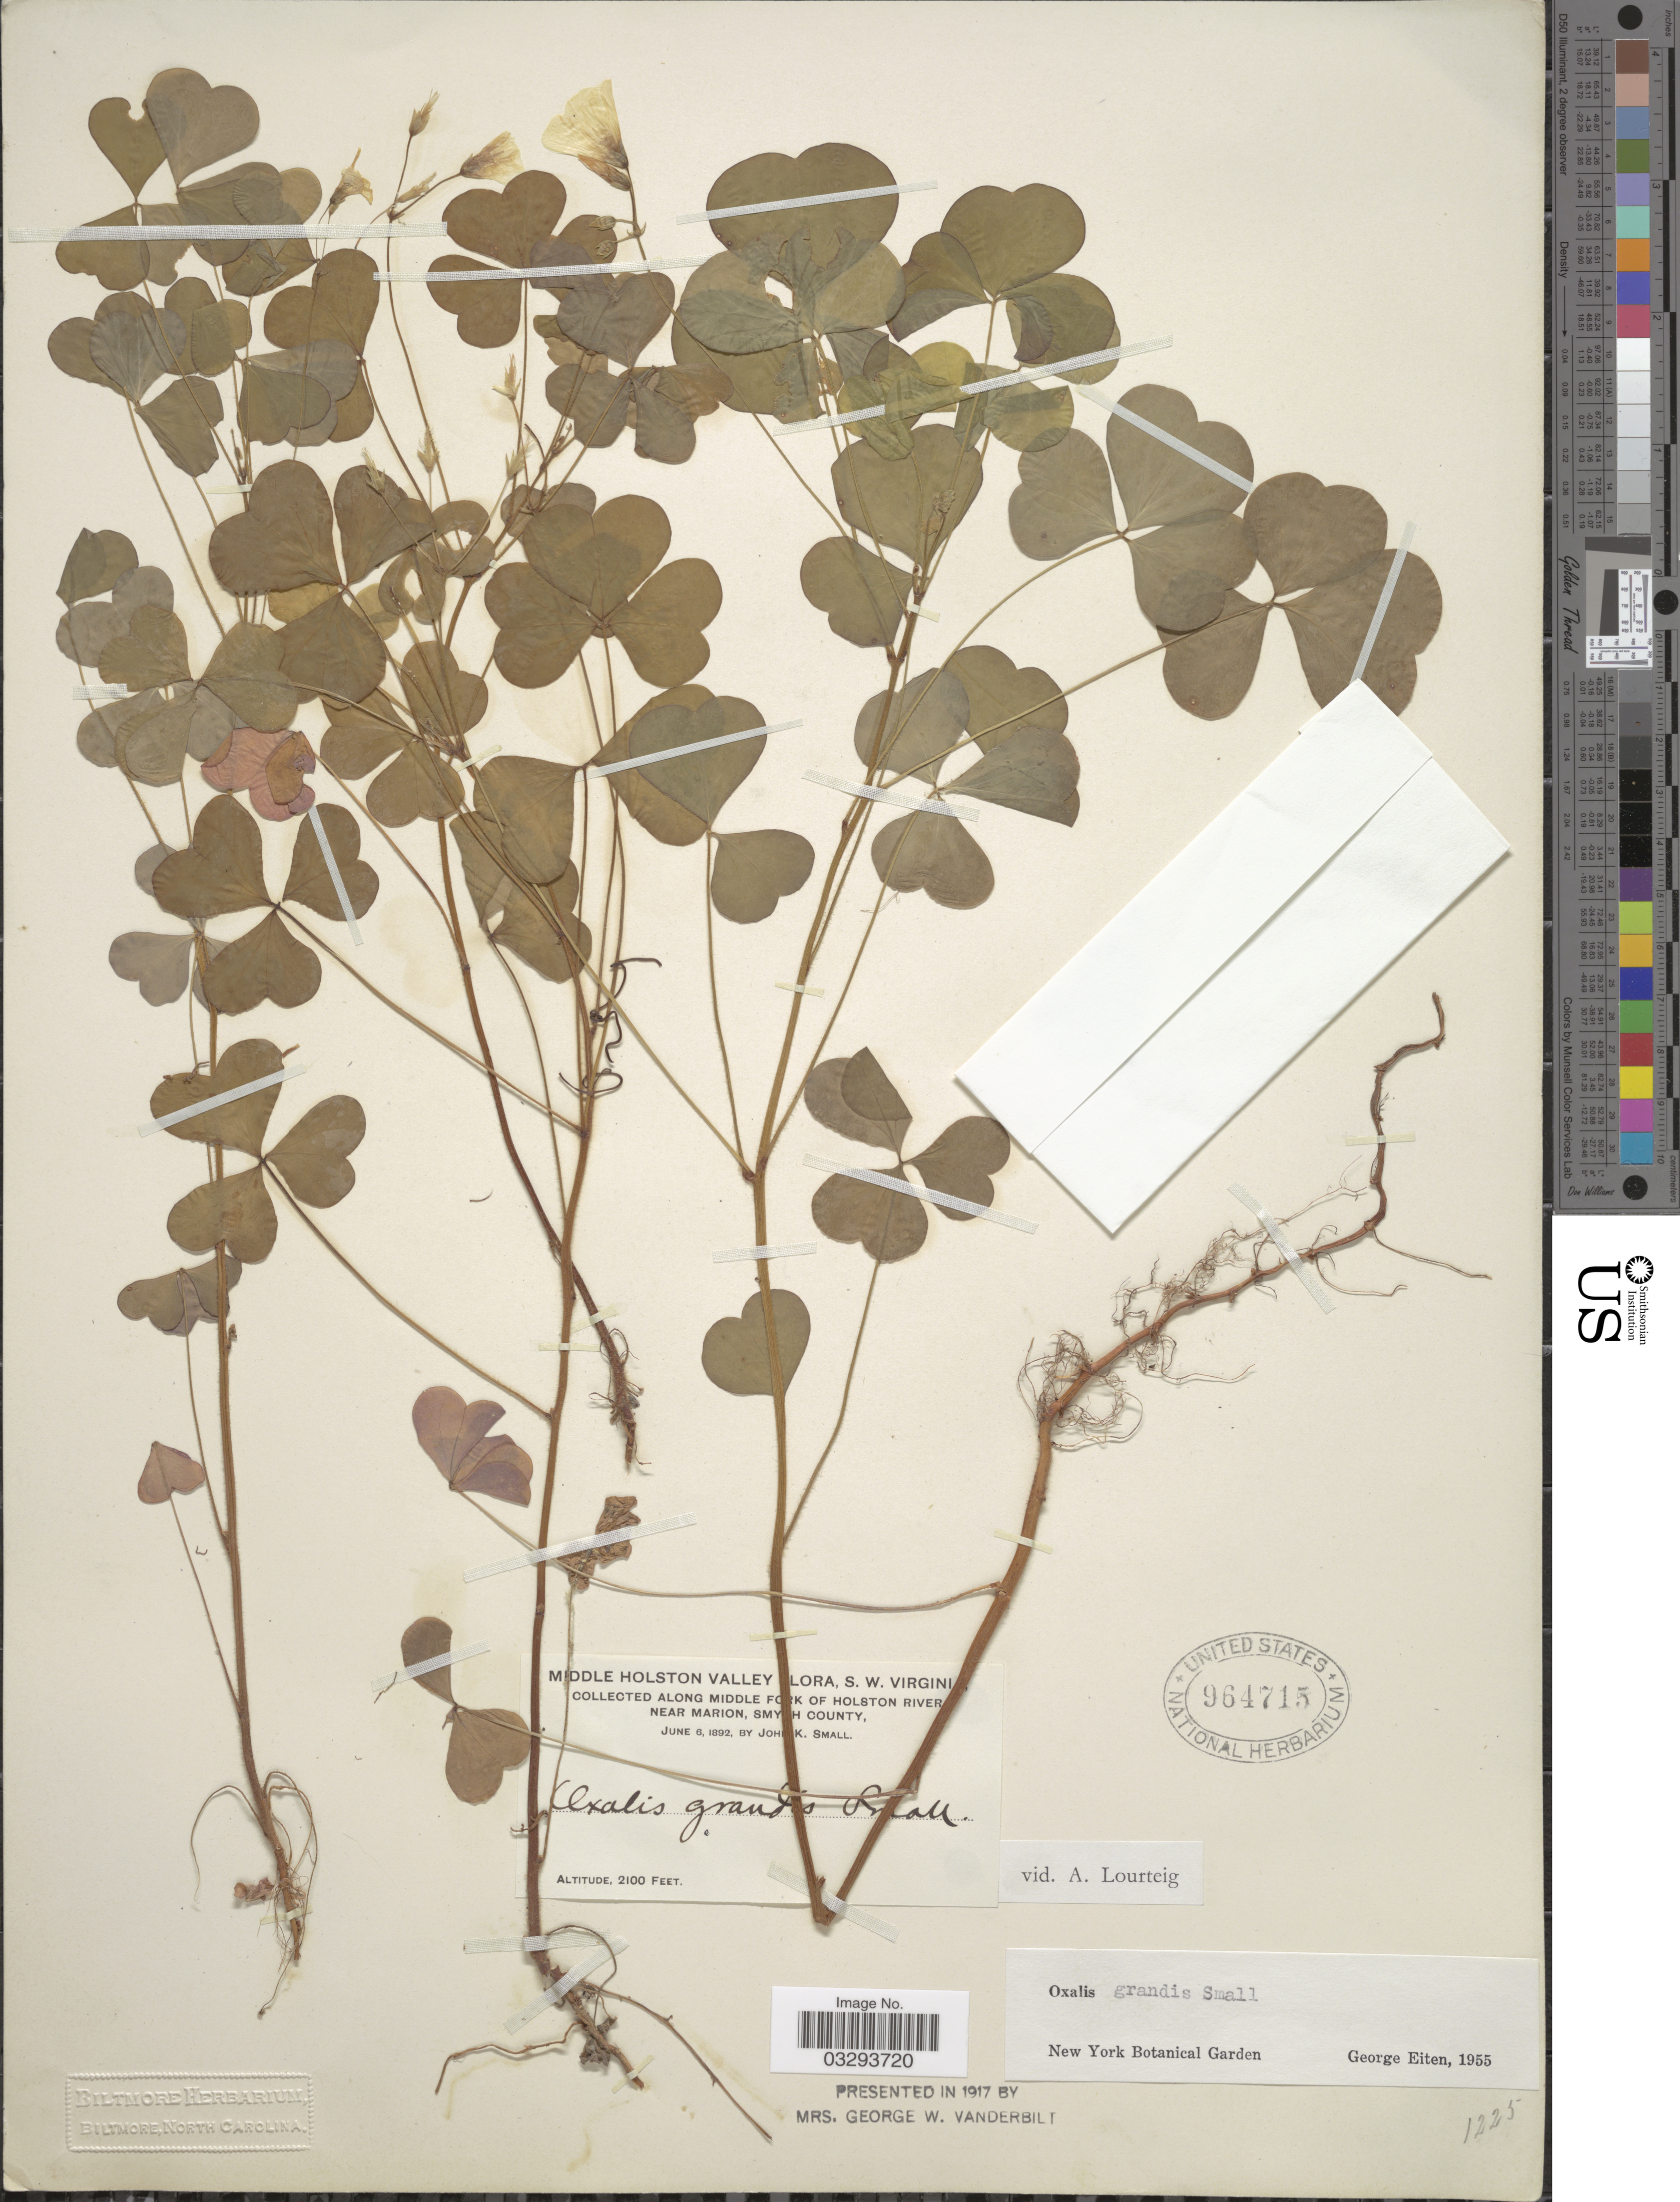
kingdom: Plantae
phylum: Tracheophyta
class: Magnoliopsida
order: Oxalidales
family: Oxalidaceae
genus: Oxalis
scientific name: Oxalis grandis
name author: Small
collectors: J. K. Small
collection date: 1892-06-06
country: United States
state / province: Virginia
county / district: Smyth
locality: Middle Holston Valley, S. W. Virginia. Along Middle Fork of Holston River, near Marion, Smyth County.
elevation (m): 640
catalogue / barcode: US 964715